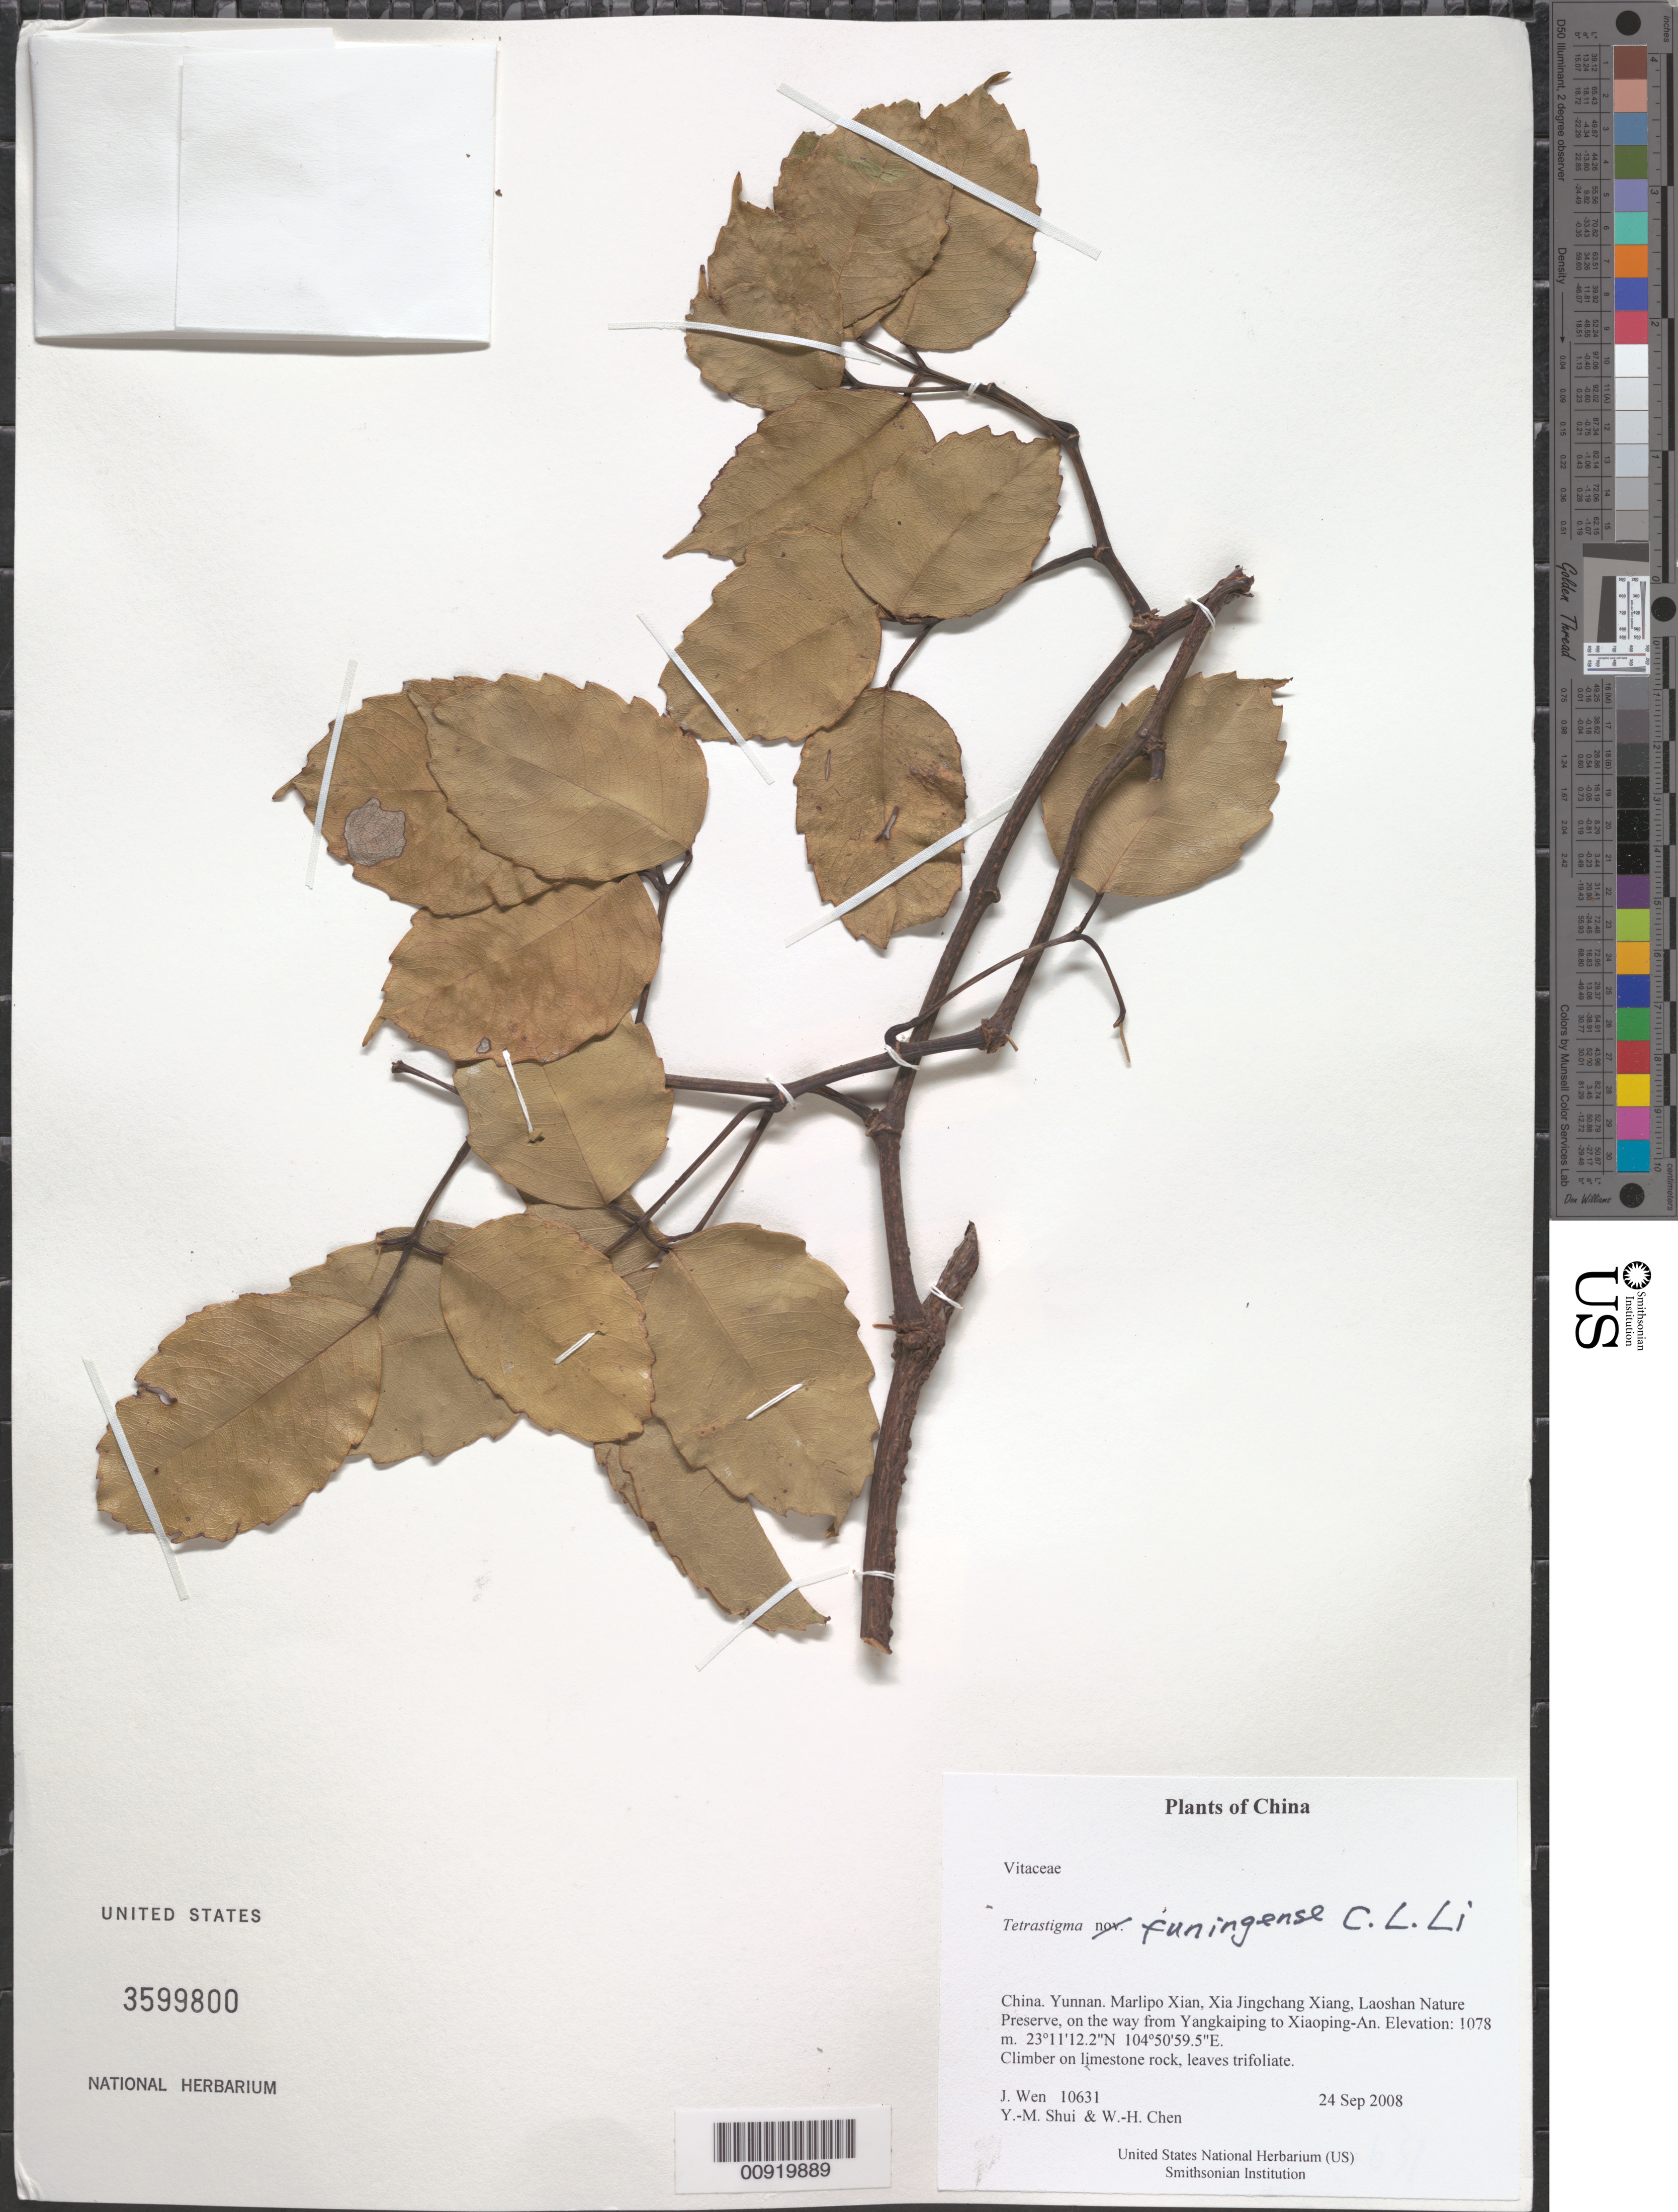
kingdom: Plantae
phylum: Tracheophyta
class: Magnoliopsida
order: Vitales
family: Vitaceae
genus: Tetrastigma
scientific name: Tetrastigma funingense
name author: C.L. Li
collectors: J. Wen, Y. Shui & W. Chen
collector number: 10631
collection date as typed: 24 Sep 2008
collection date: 2008-09-24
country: China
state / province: Yunnan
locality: Marlipo Xian, Xia Jingchang Xiang, Laoshan Nature Preserve, on the way from Yangkaiping to Xiaoping-An.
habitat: On limestone rock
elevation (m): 1078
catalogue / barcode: US 3599800